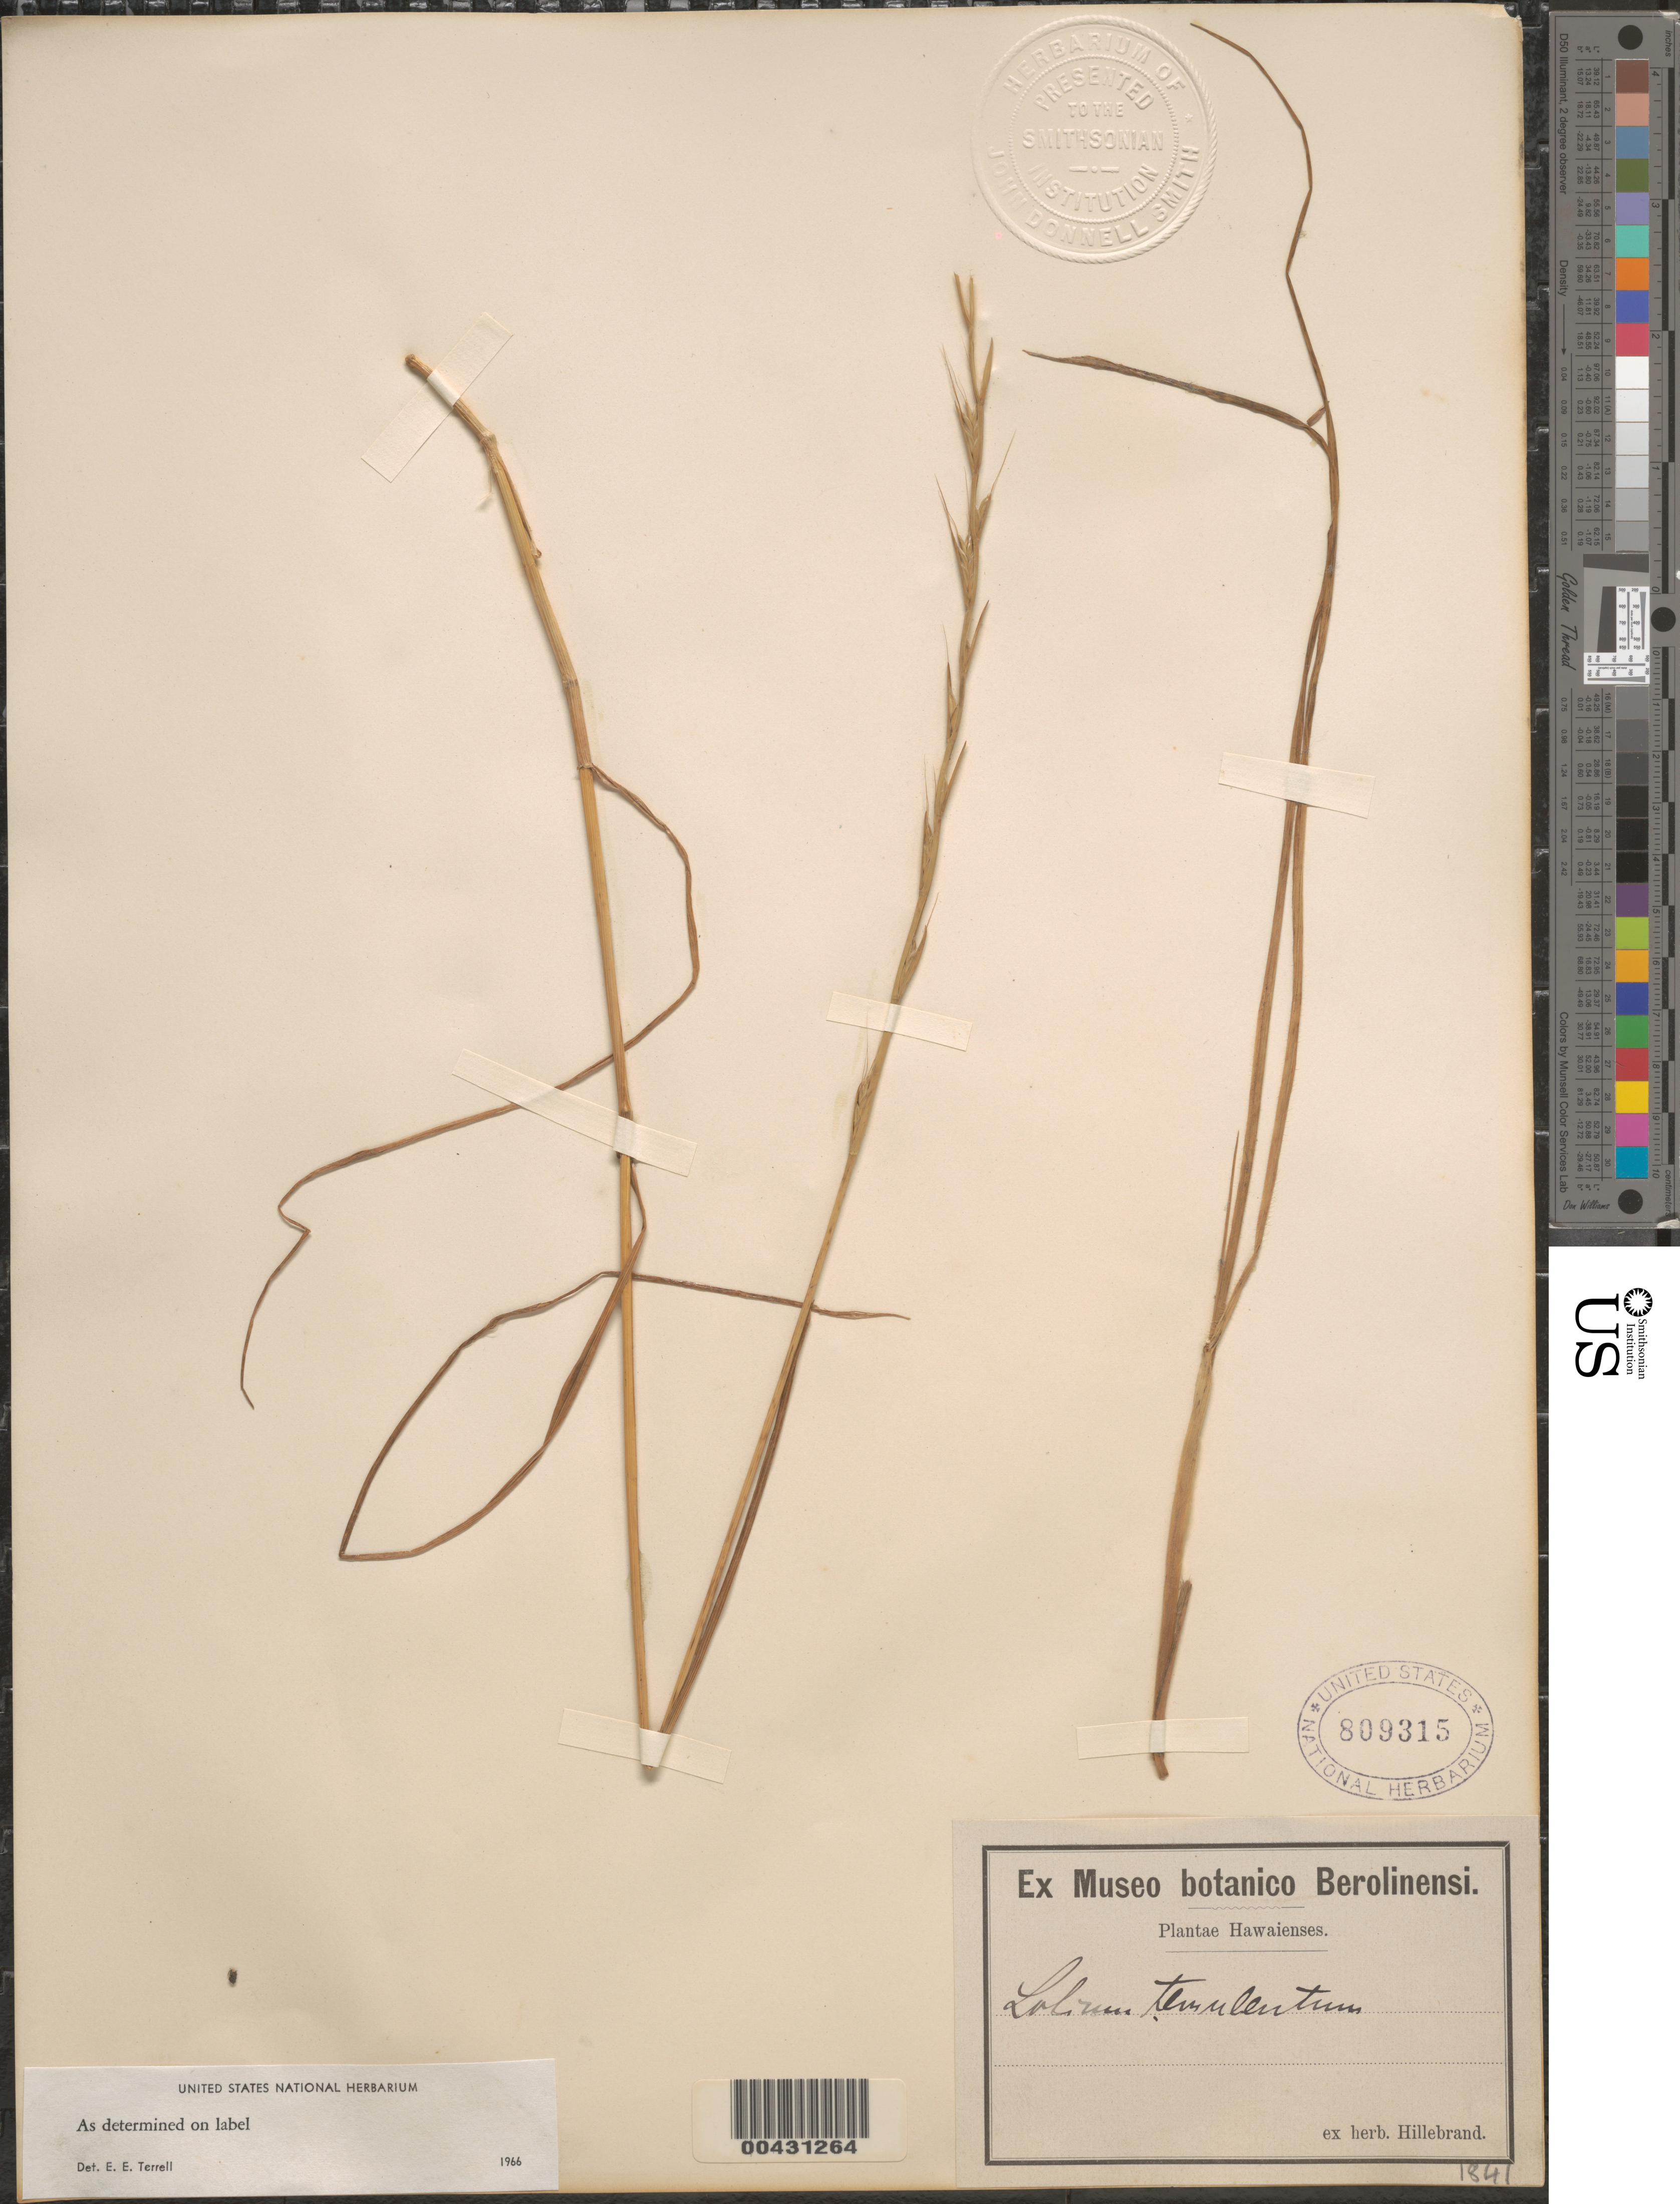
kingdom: Plantae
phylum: Tracheophyta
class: Liliopsida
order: Poales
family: Poaceae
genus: Lolium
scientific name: Lolium temulentum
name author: L.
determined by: Terrell, E. E.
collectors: W. Hillebrand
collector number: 1841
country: United States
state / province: Hawaii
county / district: Honolulu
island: Oahu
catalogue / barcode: US 809315